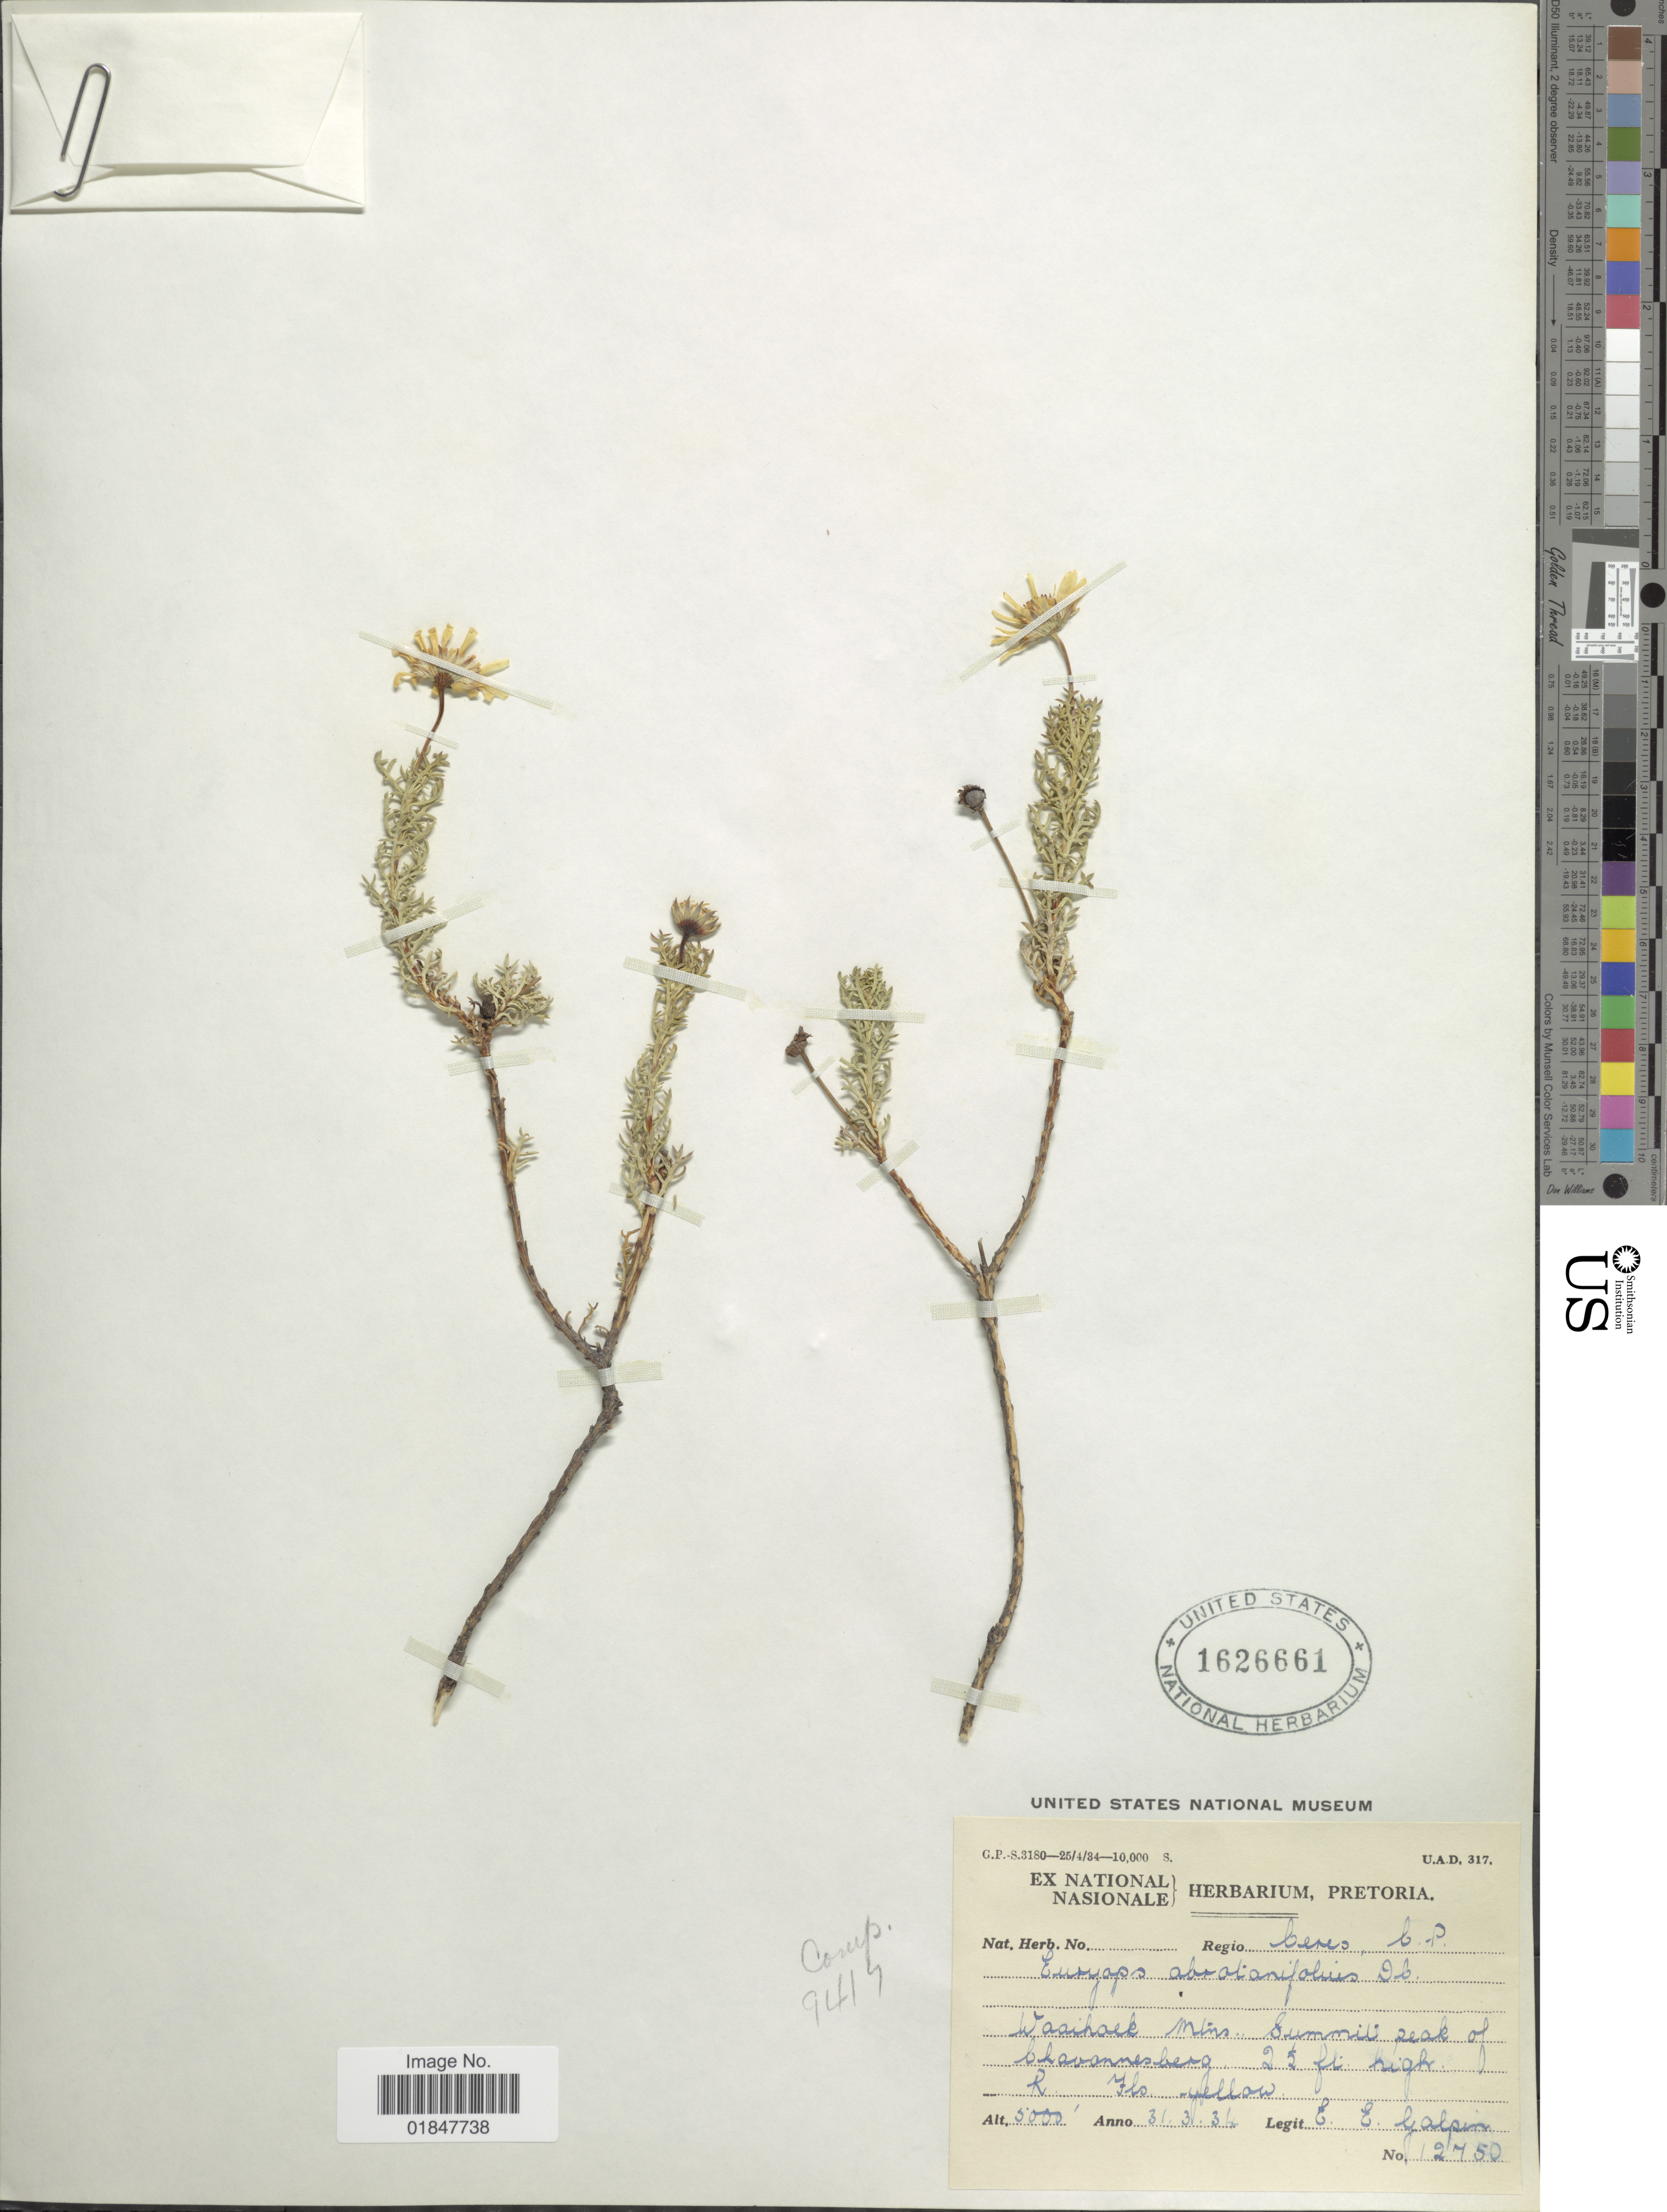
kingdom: Plantae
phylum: Tracheophyta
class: Magnoliopsida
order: Asterales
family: Asteraceae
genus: Euryops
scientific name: Euryops abrotanifolius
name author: (L.) DC.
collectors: E. Galpin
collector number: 12750*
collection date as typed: Transcribed d/m/y: 31/3/36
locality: Waaihaek [interpreted] mtns, summit peak of Bhavannesberg [interpreted]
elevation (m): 1524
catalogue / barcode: US 1626661